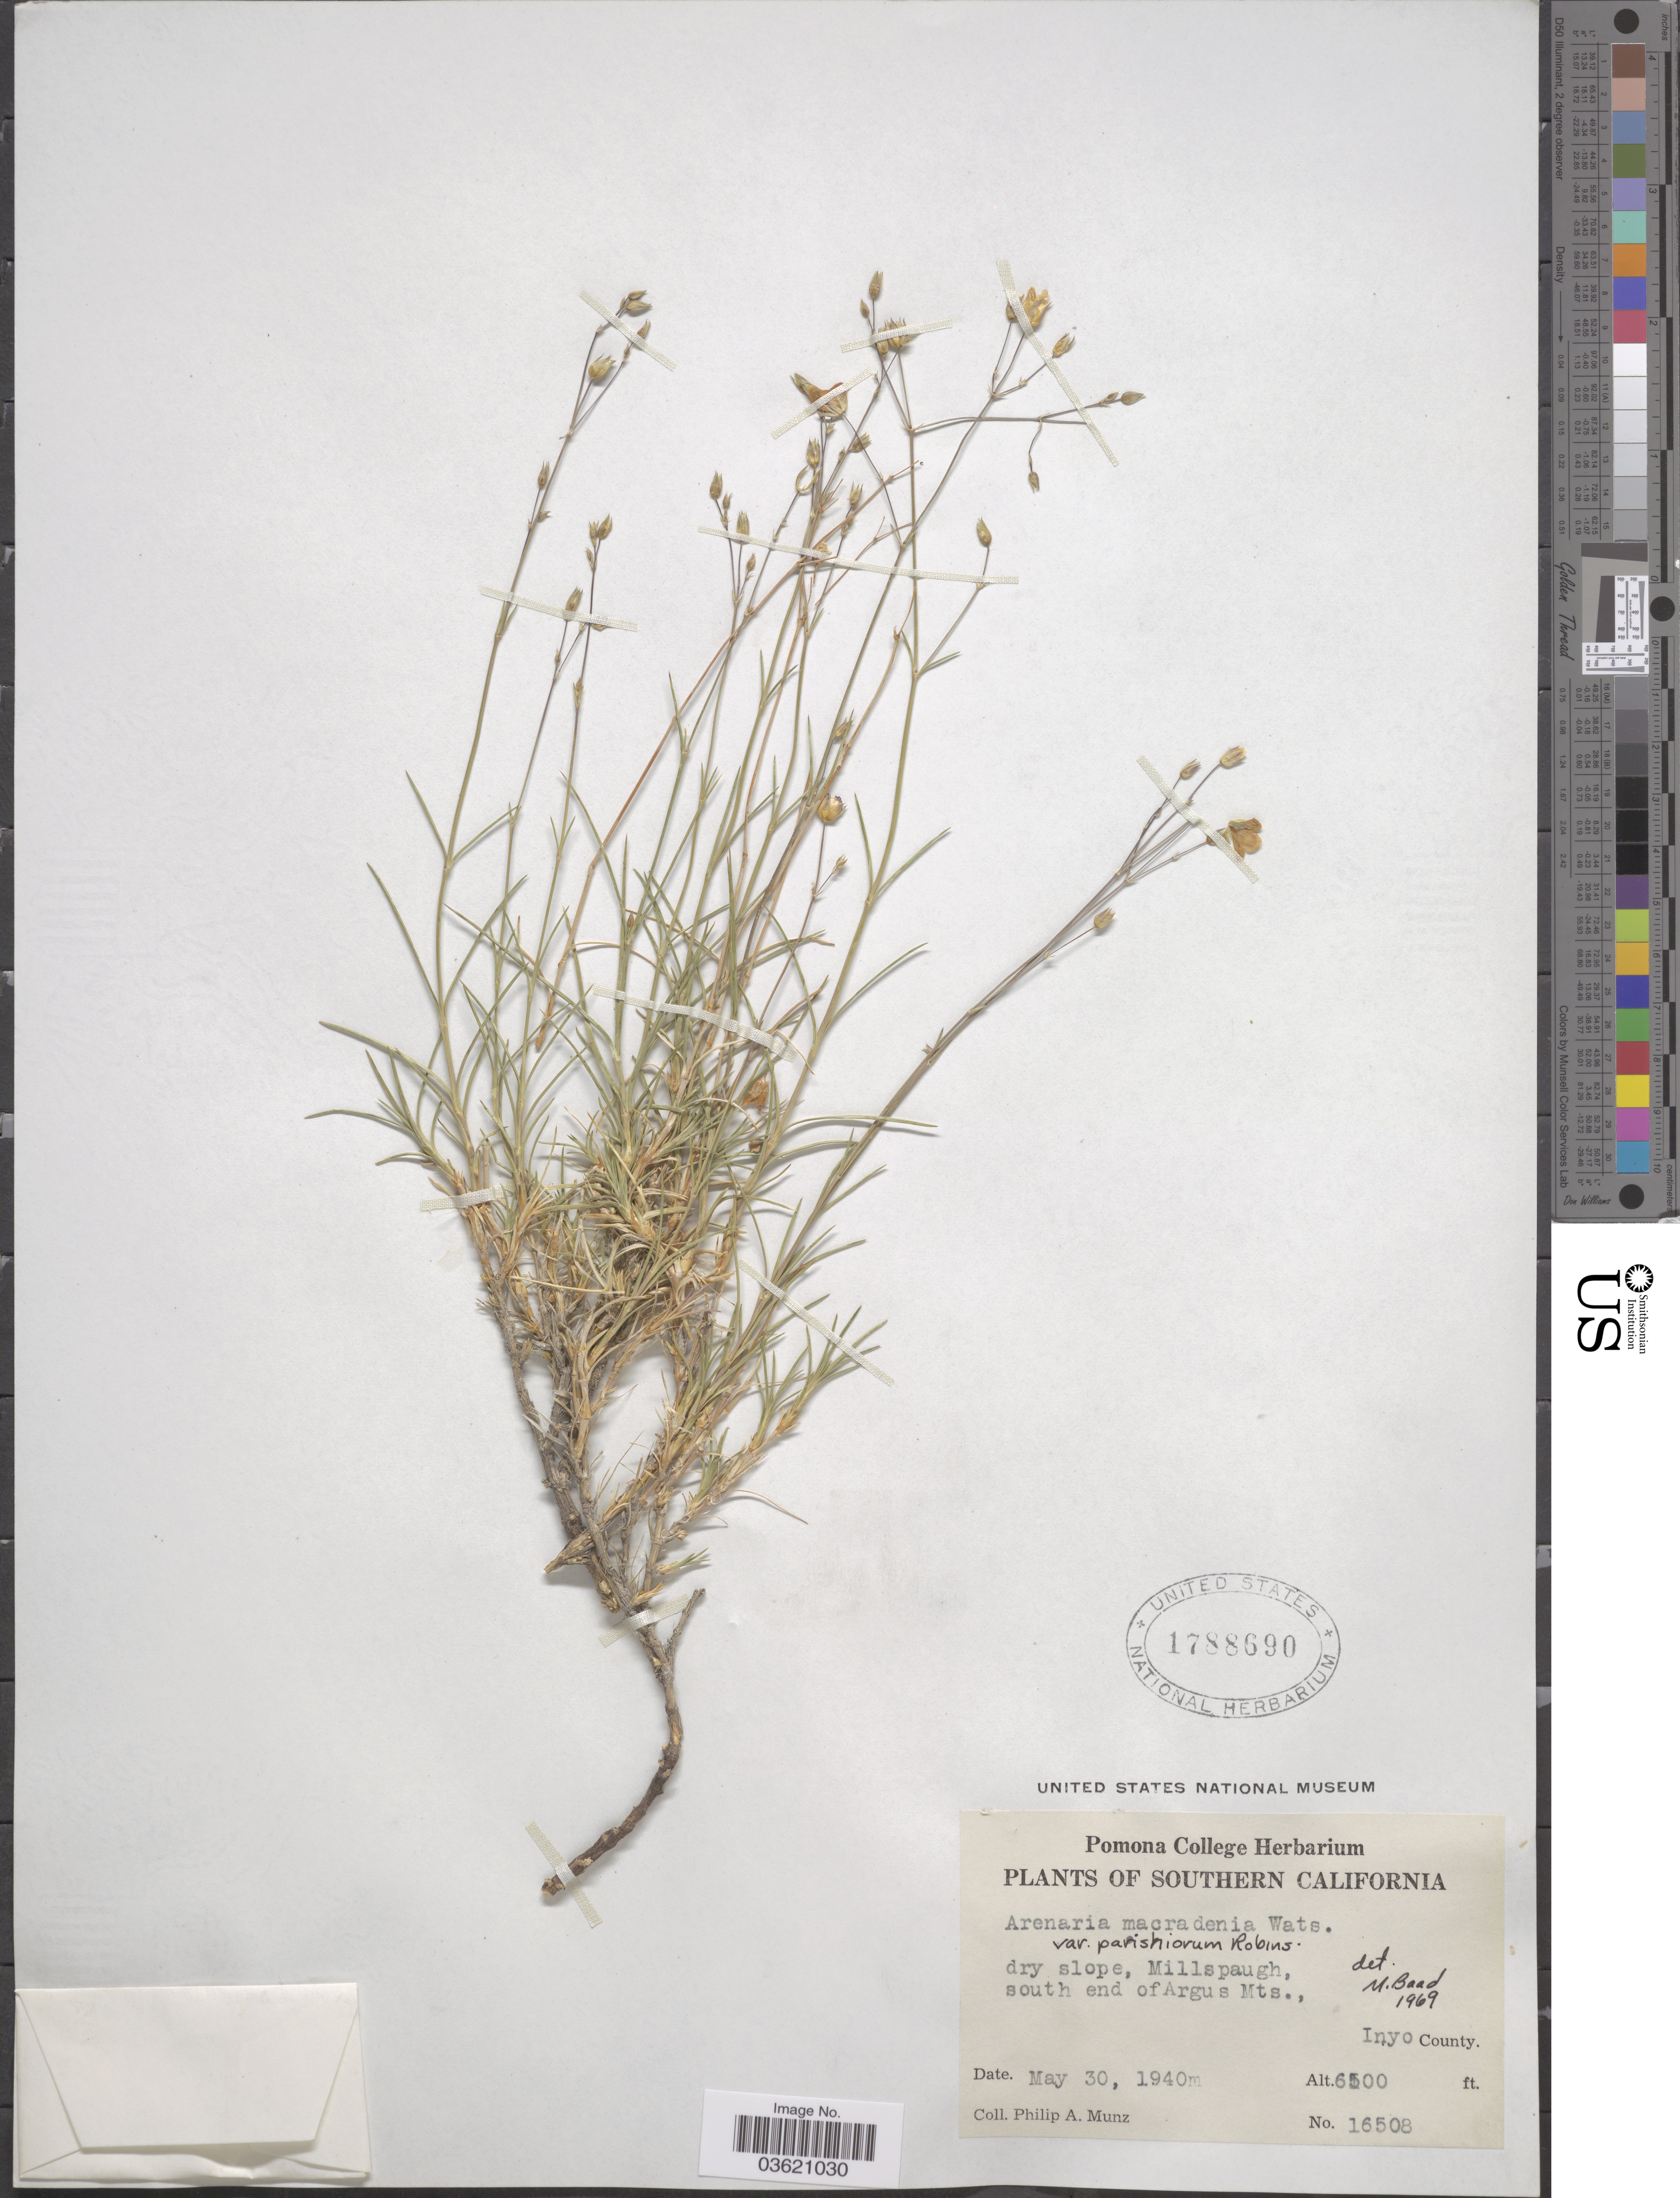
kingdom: Plantae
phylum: Tracheophyta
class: Magnoliopsida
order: Caryophyllales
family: Caryophyllaceae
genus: Eremogone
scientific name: Eremogone macradenia var. macradenia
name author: (S. Watson) Ikonn.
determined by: U.S. National Herbarium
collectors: P. A. Munz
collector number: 16508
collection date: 1940-05-30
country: United States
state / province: California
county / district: Inyo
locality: Southern California. Millspaugh, south end of Argus Mts., Inyo County.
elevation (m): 1981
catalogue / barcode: US 1788690